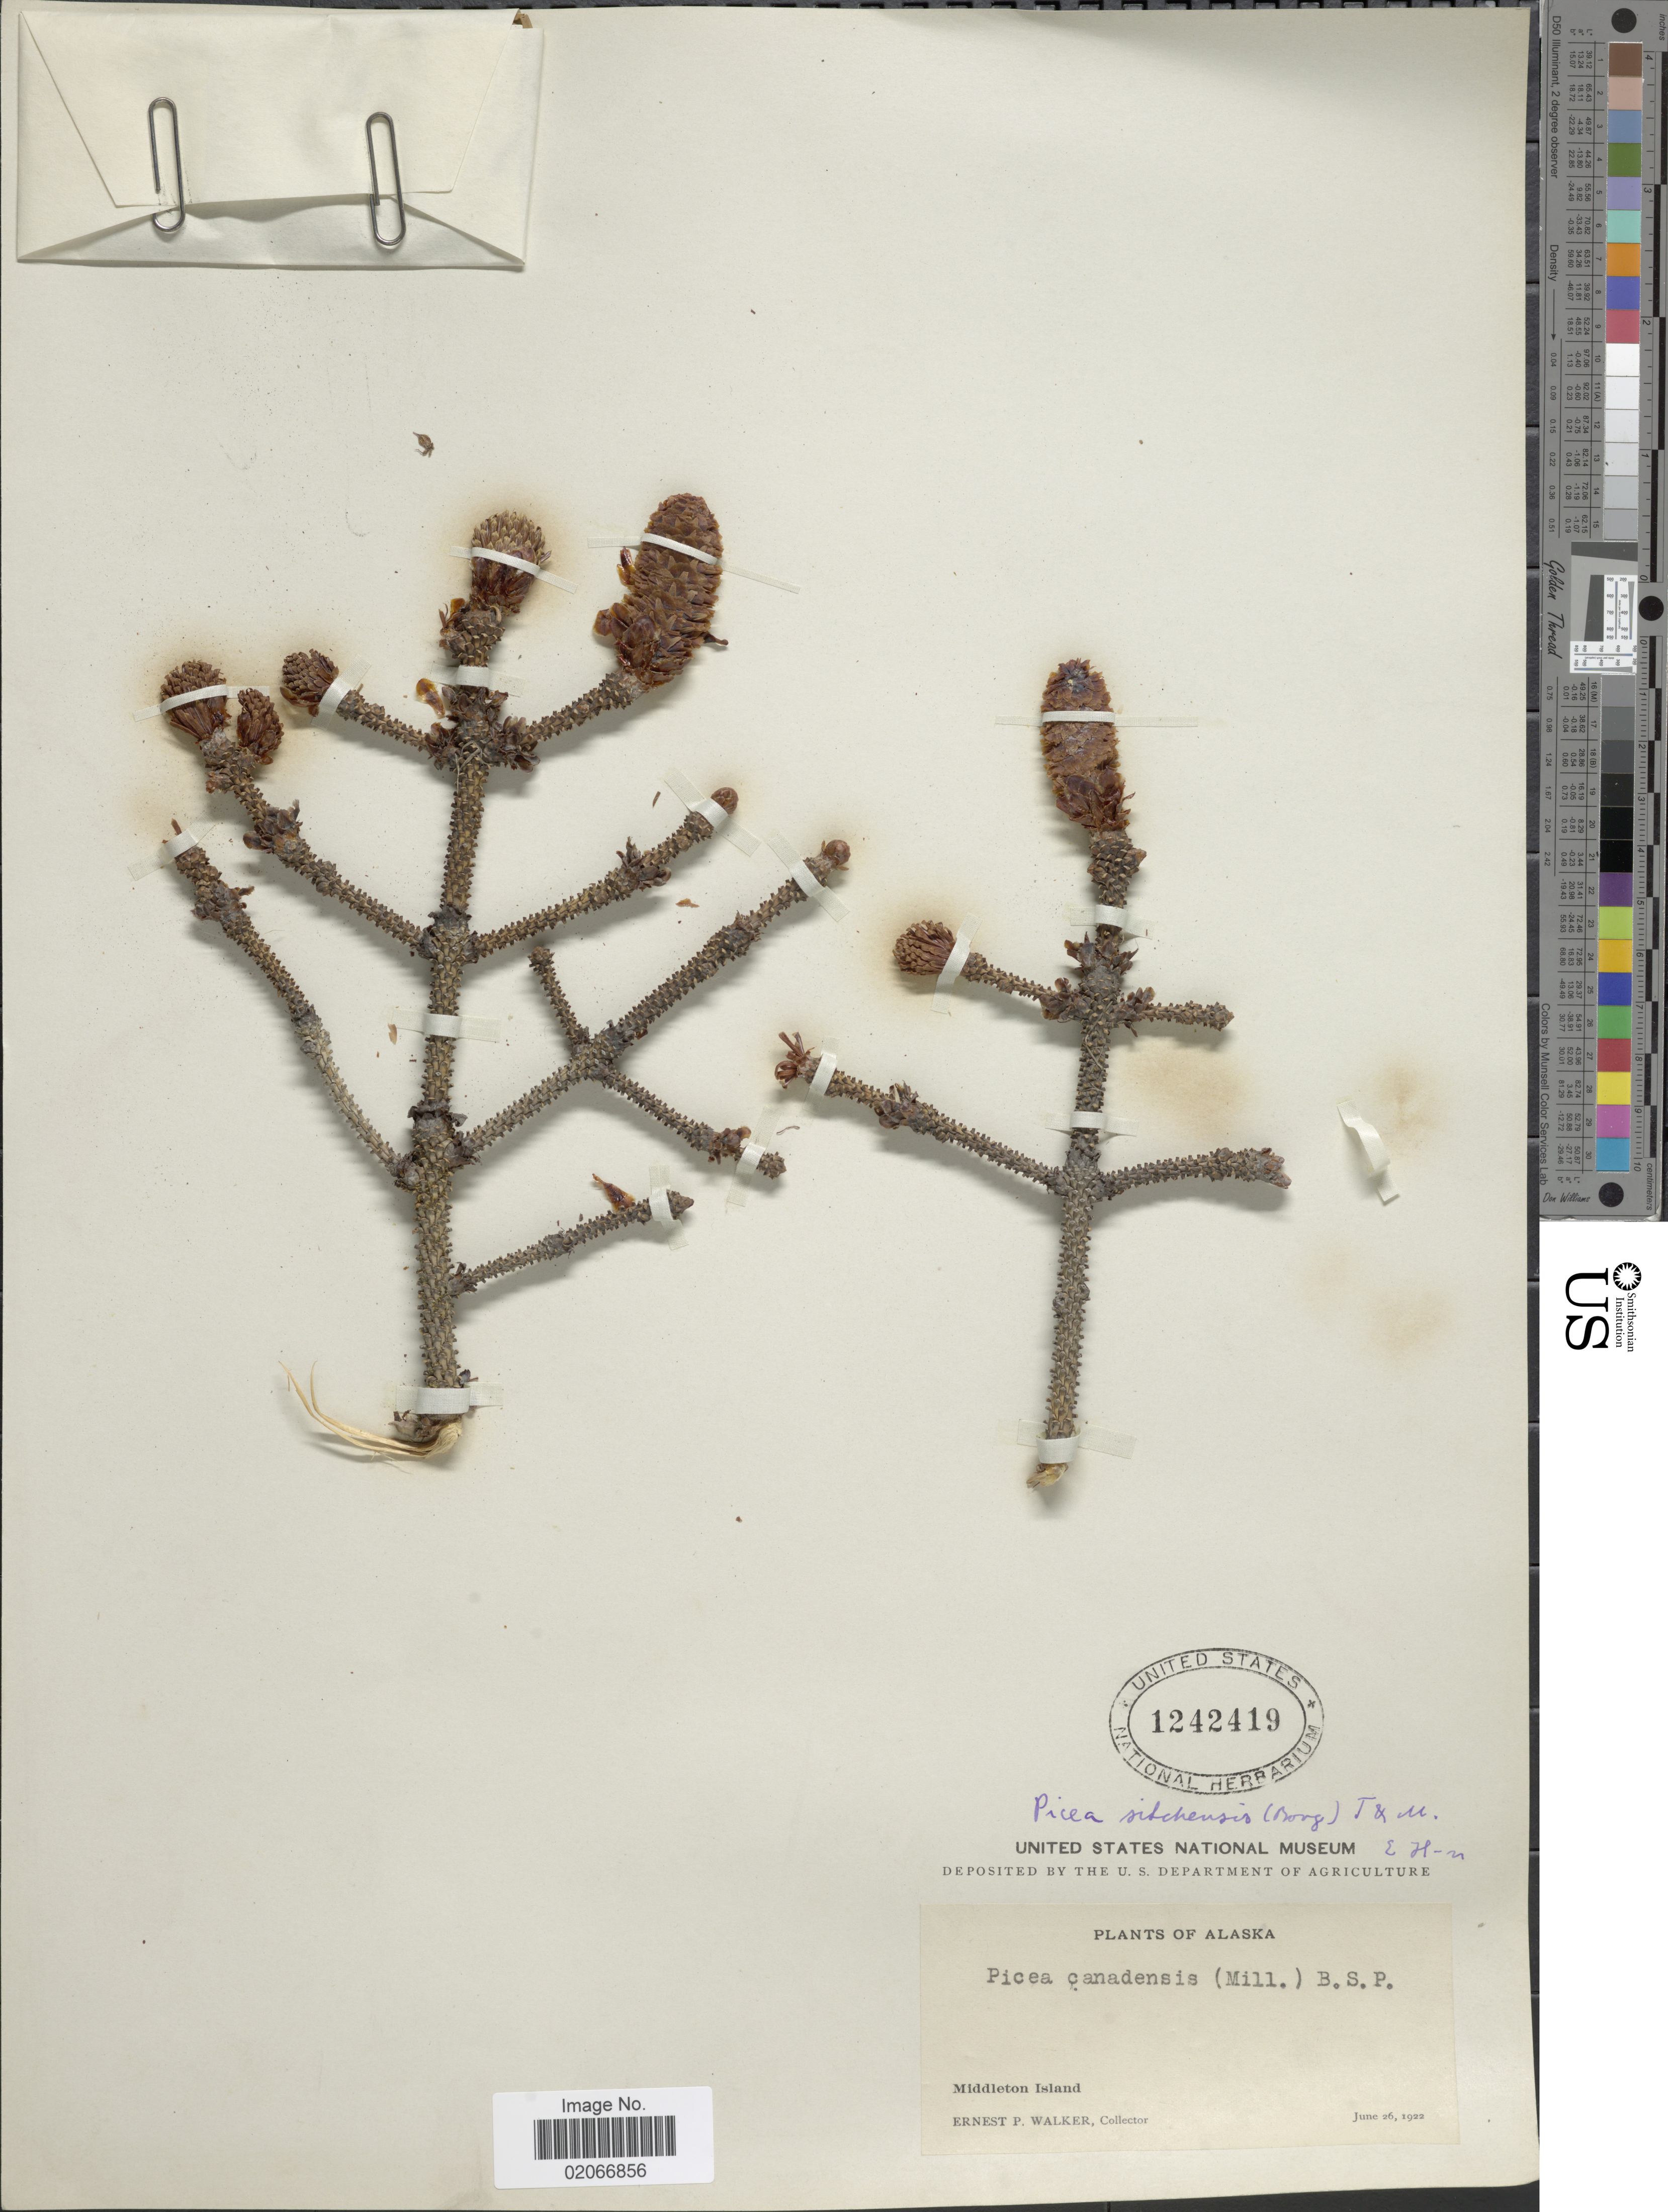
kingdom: Plantae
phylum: Tracheophyta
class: Pinopsida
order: Pinales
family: Pinaceae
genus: Picea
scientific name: Picea sitchensis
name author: (Bong.) Carrière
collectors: E. P. Walker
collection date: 1922-06-26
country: United States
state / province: Alaska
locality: Middleton Island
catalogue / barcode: US 1242419